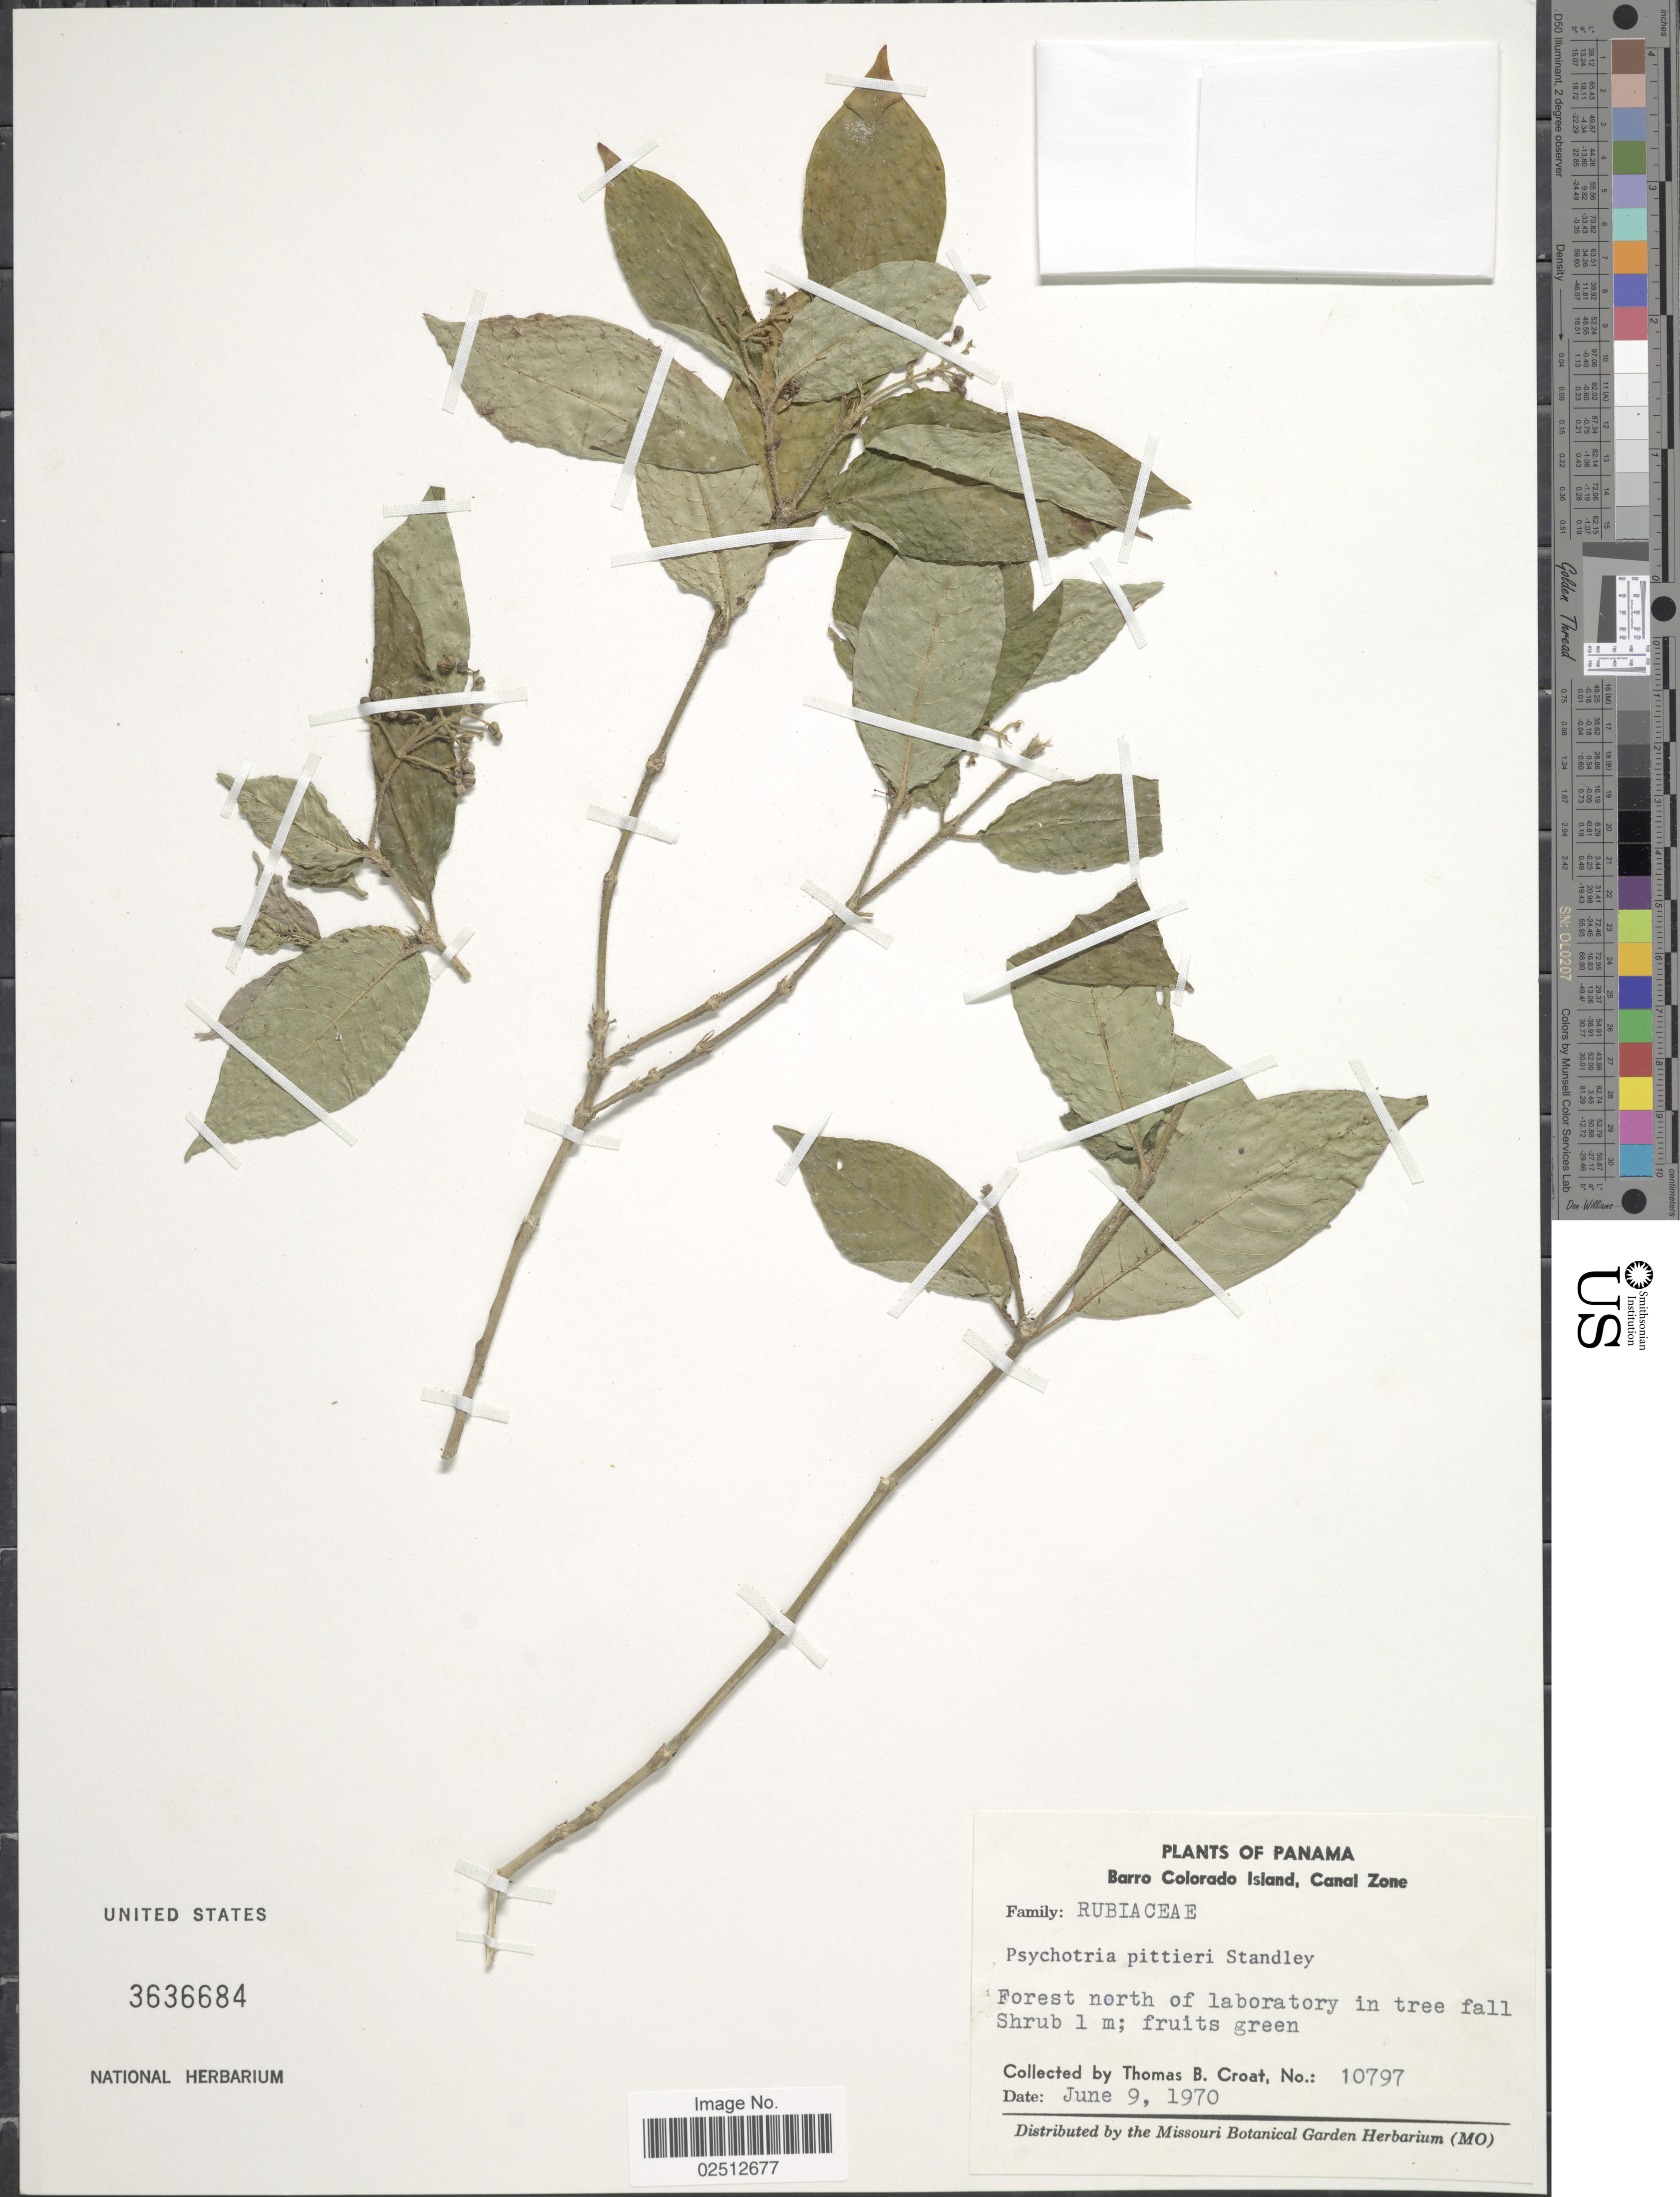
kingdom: Plantae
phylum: Tracheophyta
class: Magnoliopsida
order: Gentianales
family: Rubiaceae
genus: Psychotria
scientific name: Psychotria cyanococca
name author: Seem. ex Dombrain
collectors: T. B. Croat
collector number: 10797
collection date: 1970-06-09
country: Panama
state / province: Panamá Oeste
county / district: Canal Zone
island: Barro Colorado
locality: Barro Colorado, Canal Zone, Forest north of laboratory in tree fall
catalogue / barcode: US 3636684